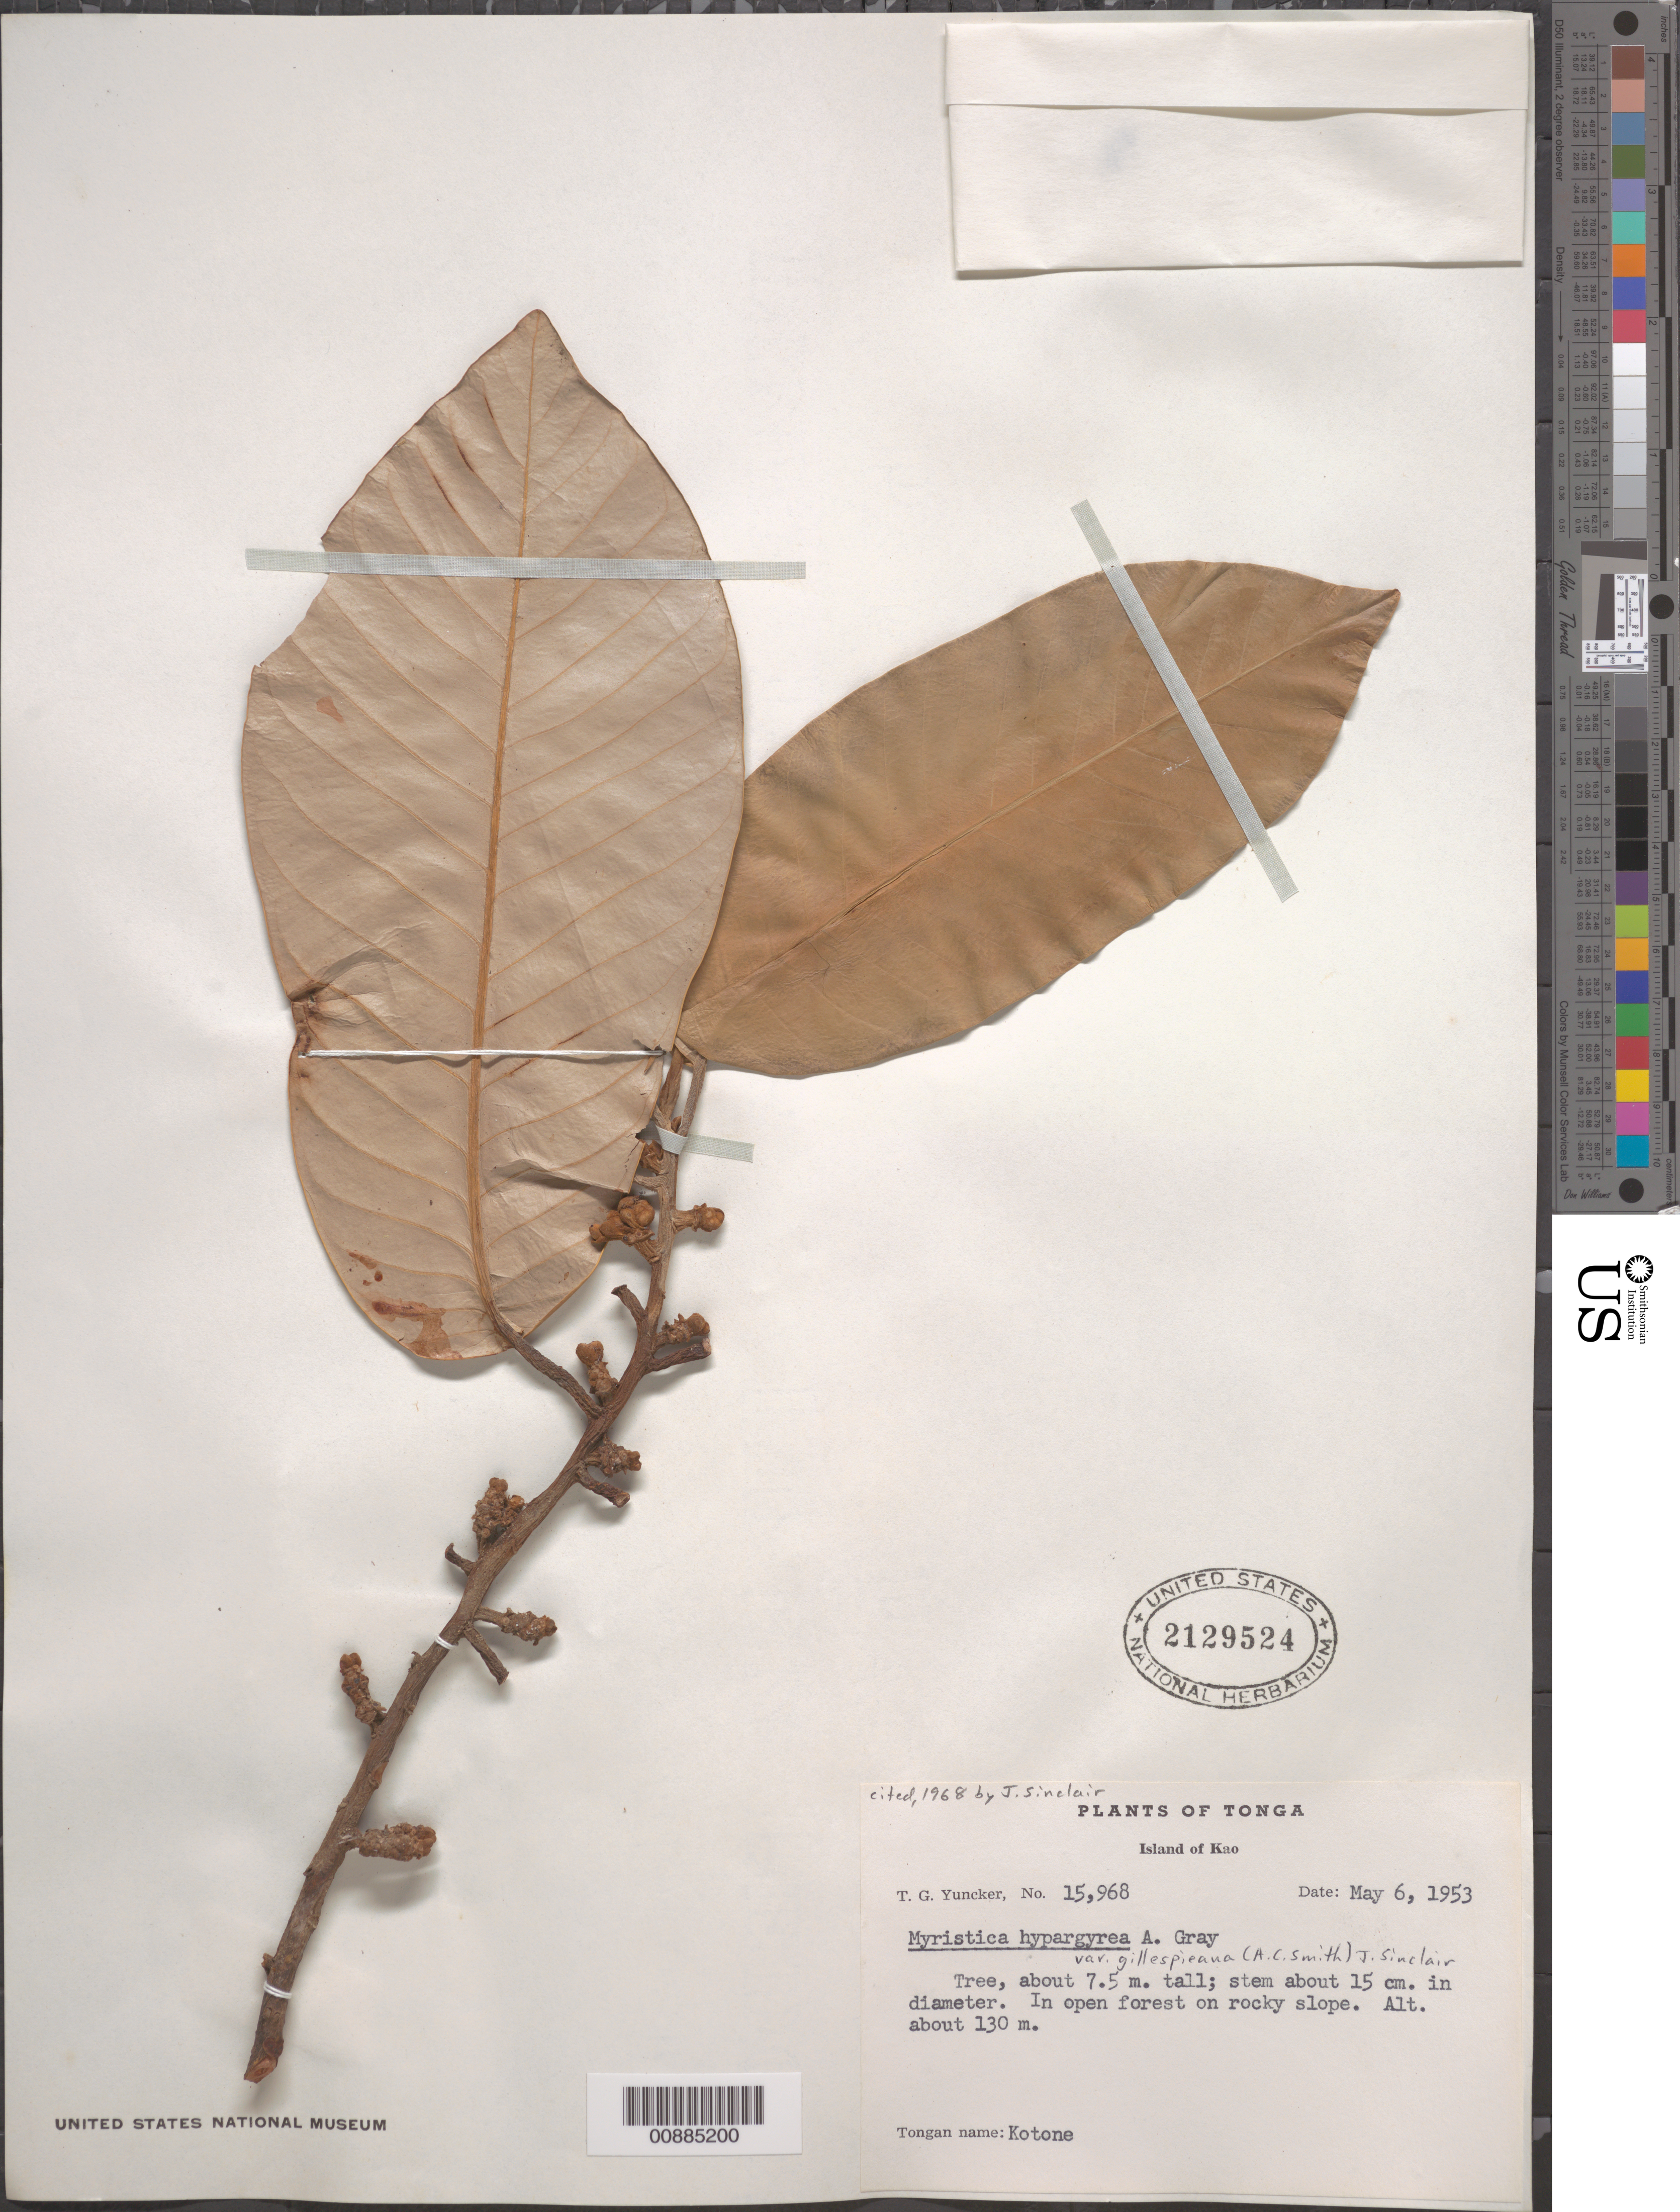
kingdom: Plantae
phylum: Tracheophyta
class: Magnoliopsida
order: Magnoliales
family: Myristicaceae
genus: Myristica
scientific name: Myristica gillespieana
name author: A.C. Sm.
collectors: T. G. Yuncker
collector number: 15968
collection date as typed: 06 May 1953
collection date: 1953-05-06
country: Tonga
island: Kao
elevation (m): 130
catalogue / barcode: US 2129524